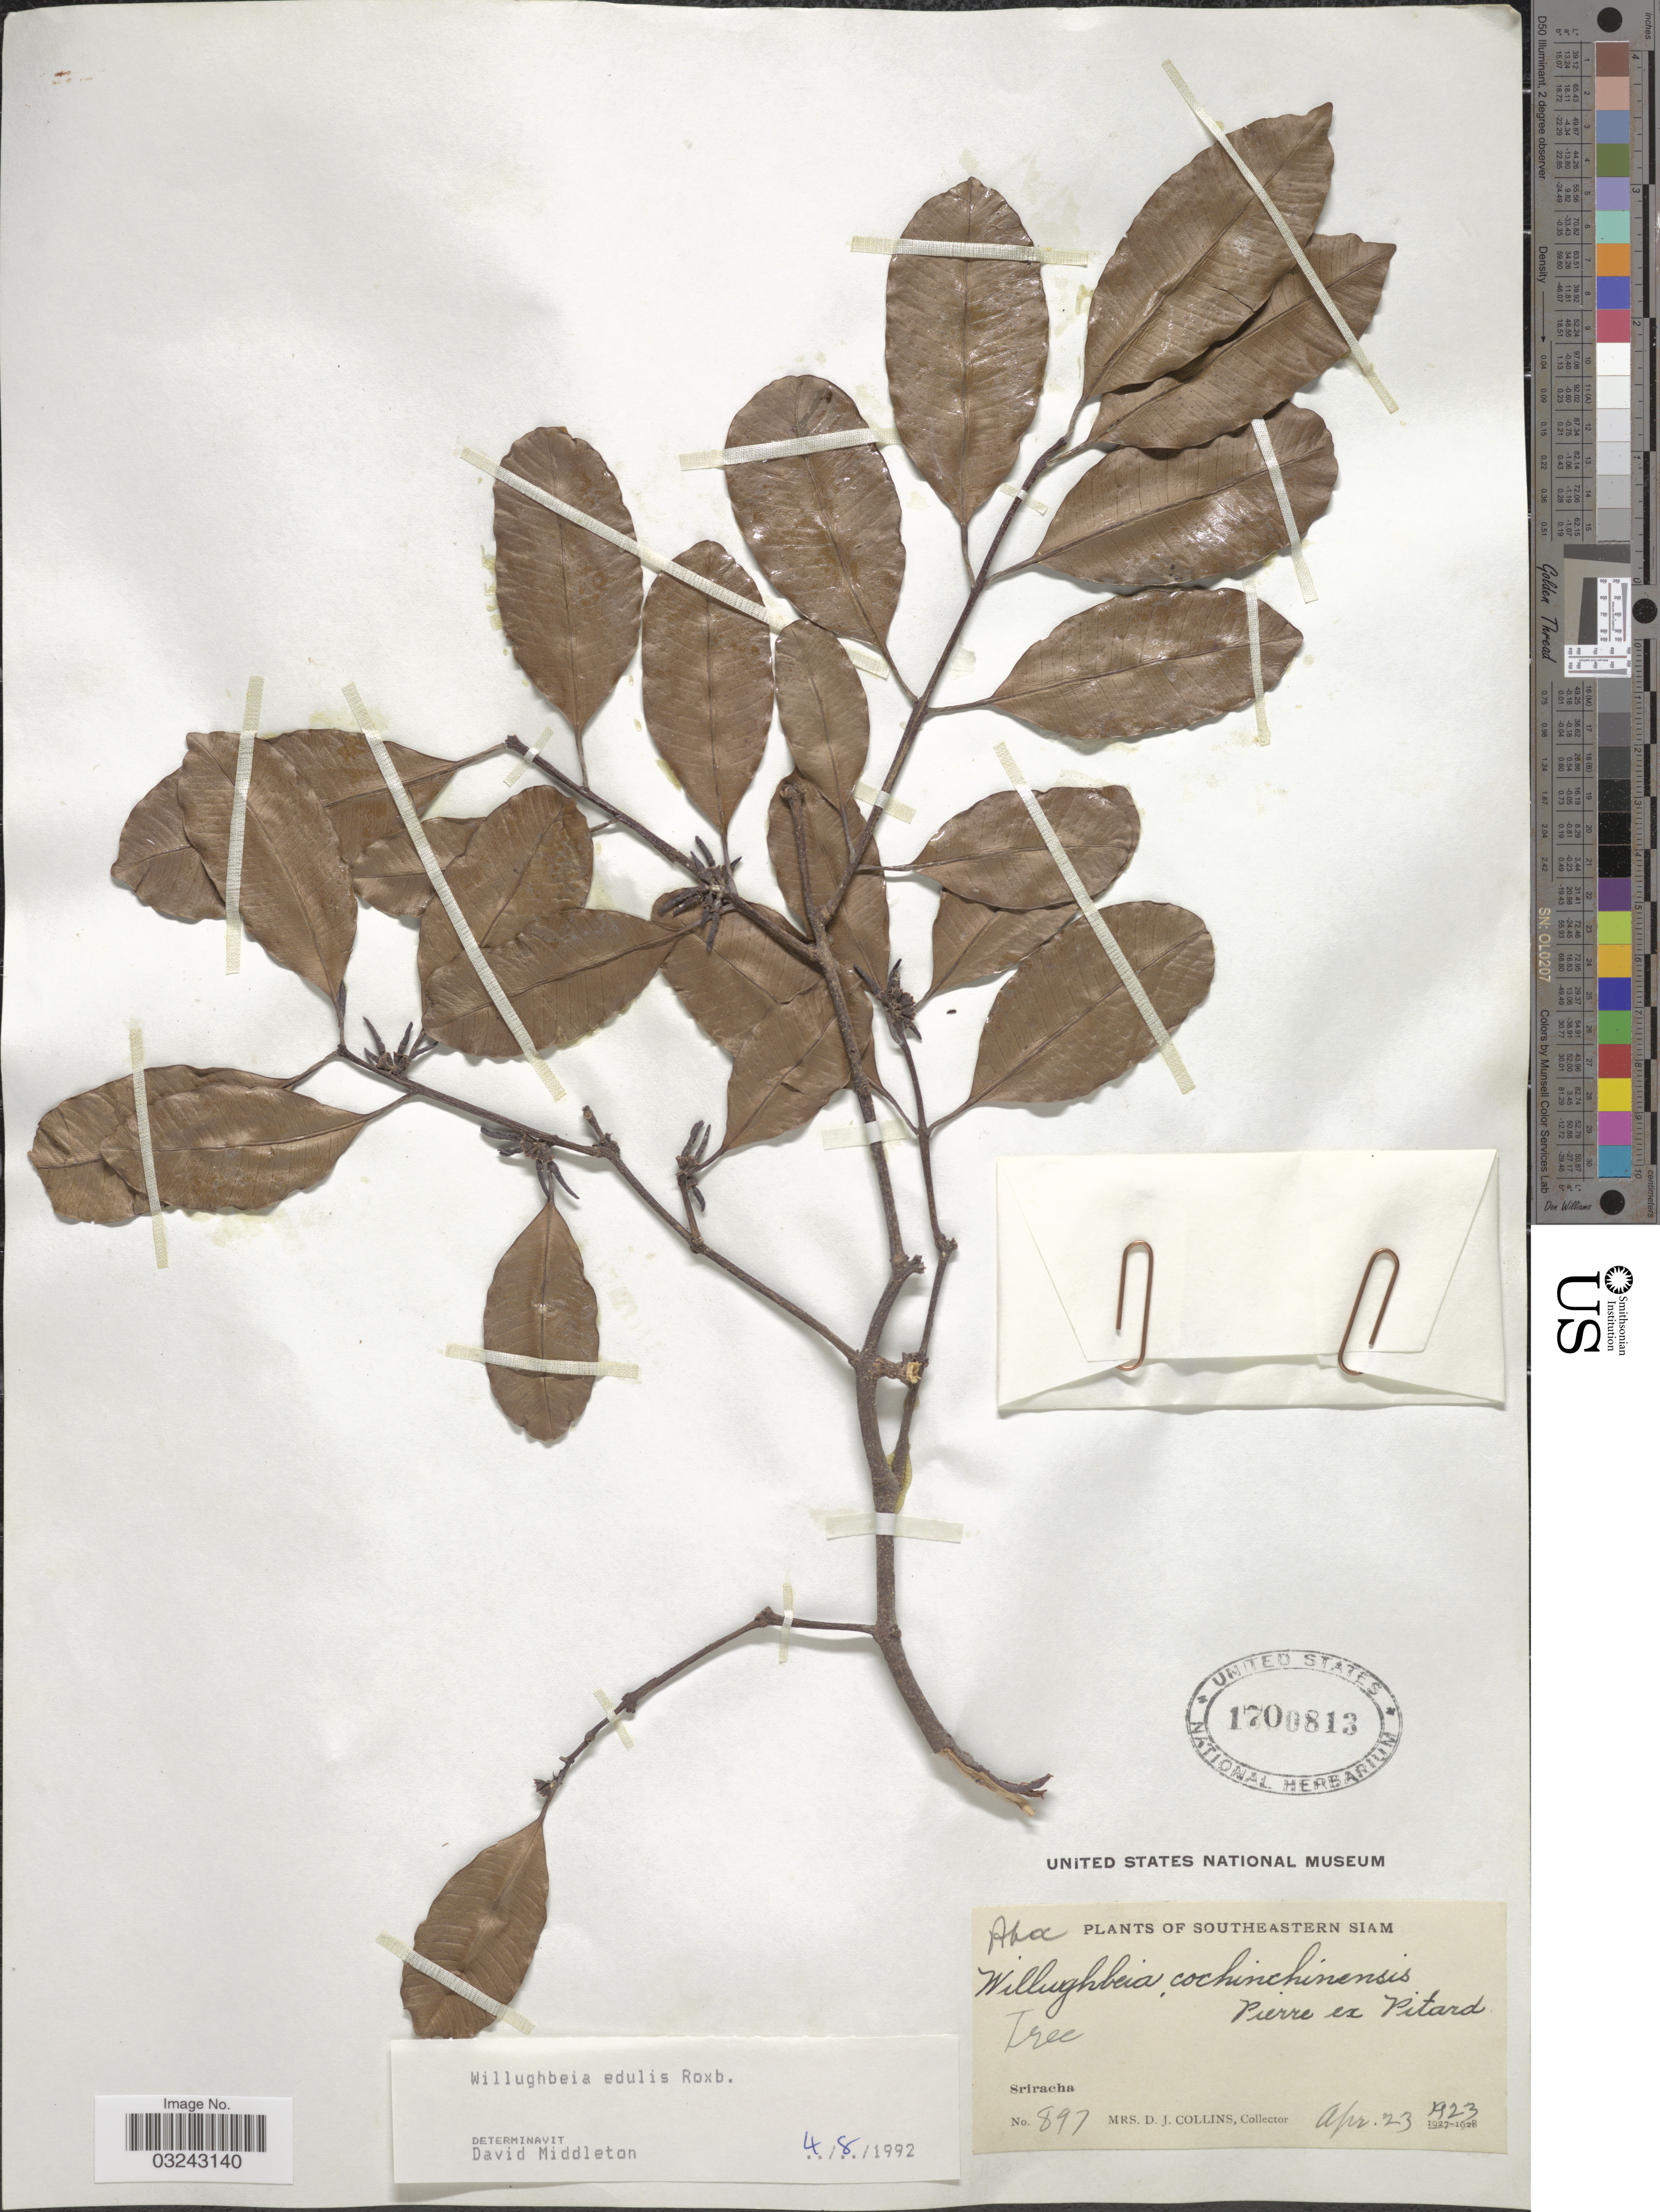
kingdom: Plantae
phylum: Tracheophyta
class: Magnoliopsida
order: Gentianales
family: Apocynaceae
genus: Willughbeia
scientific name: Willughbeia edulis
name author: Roxb.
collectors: Mrs. D. J. Collins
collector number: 897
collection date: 1923-04-23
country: Thailand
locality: Southeastern Siam, Sriracha.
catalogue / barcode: US 1700813